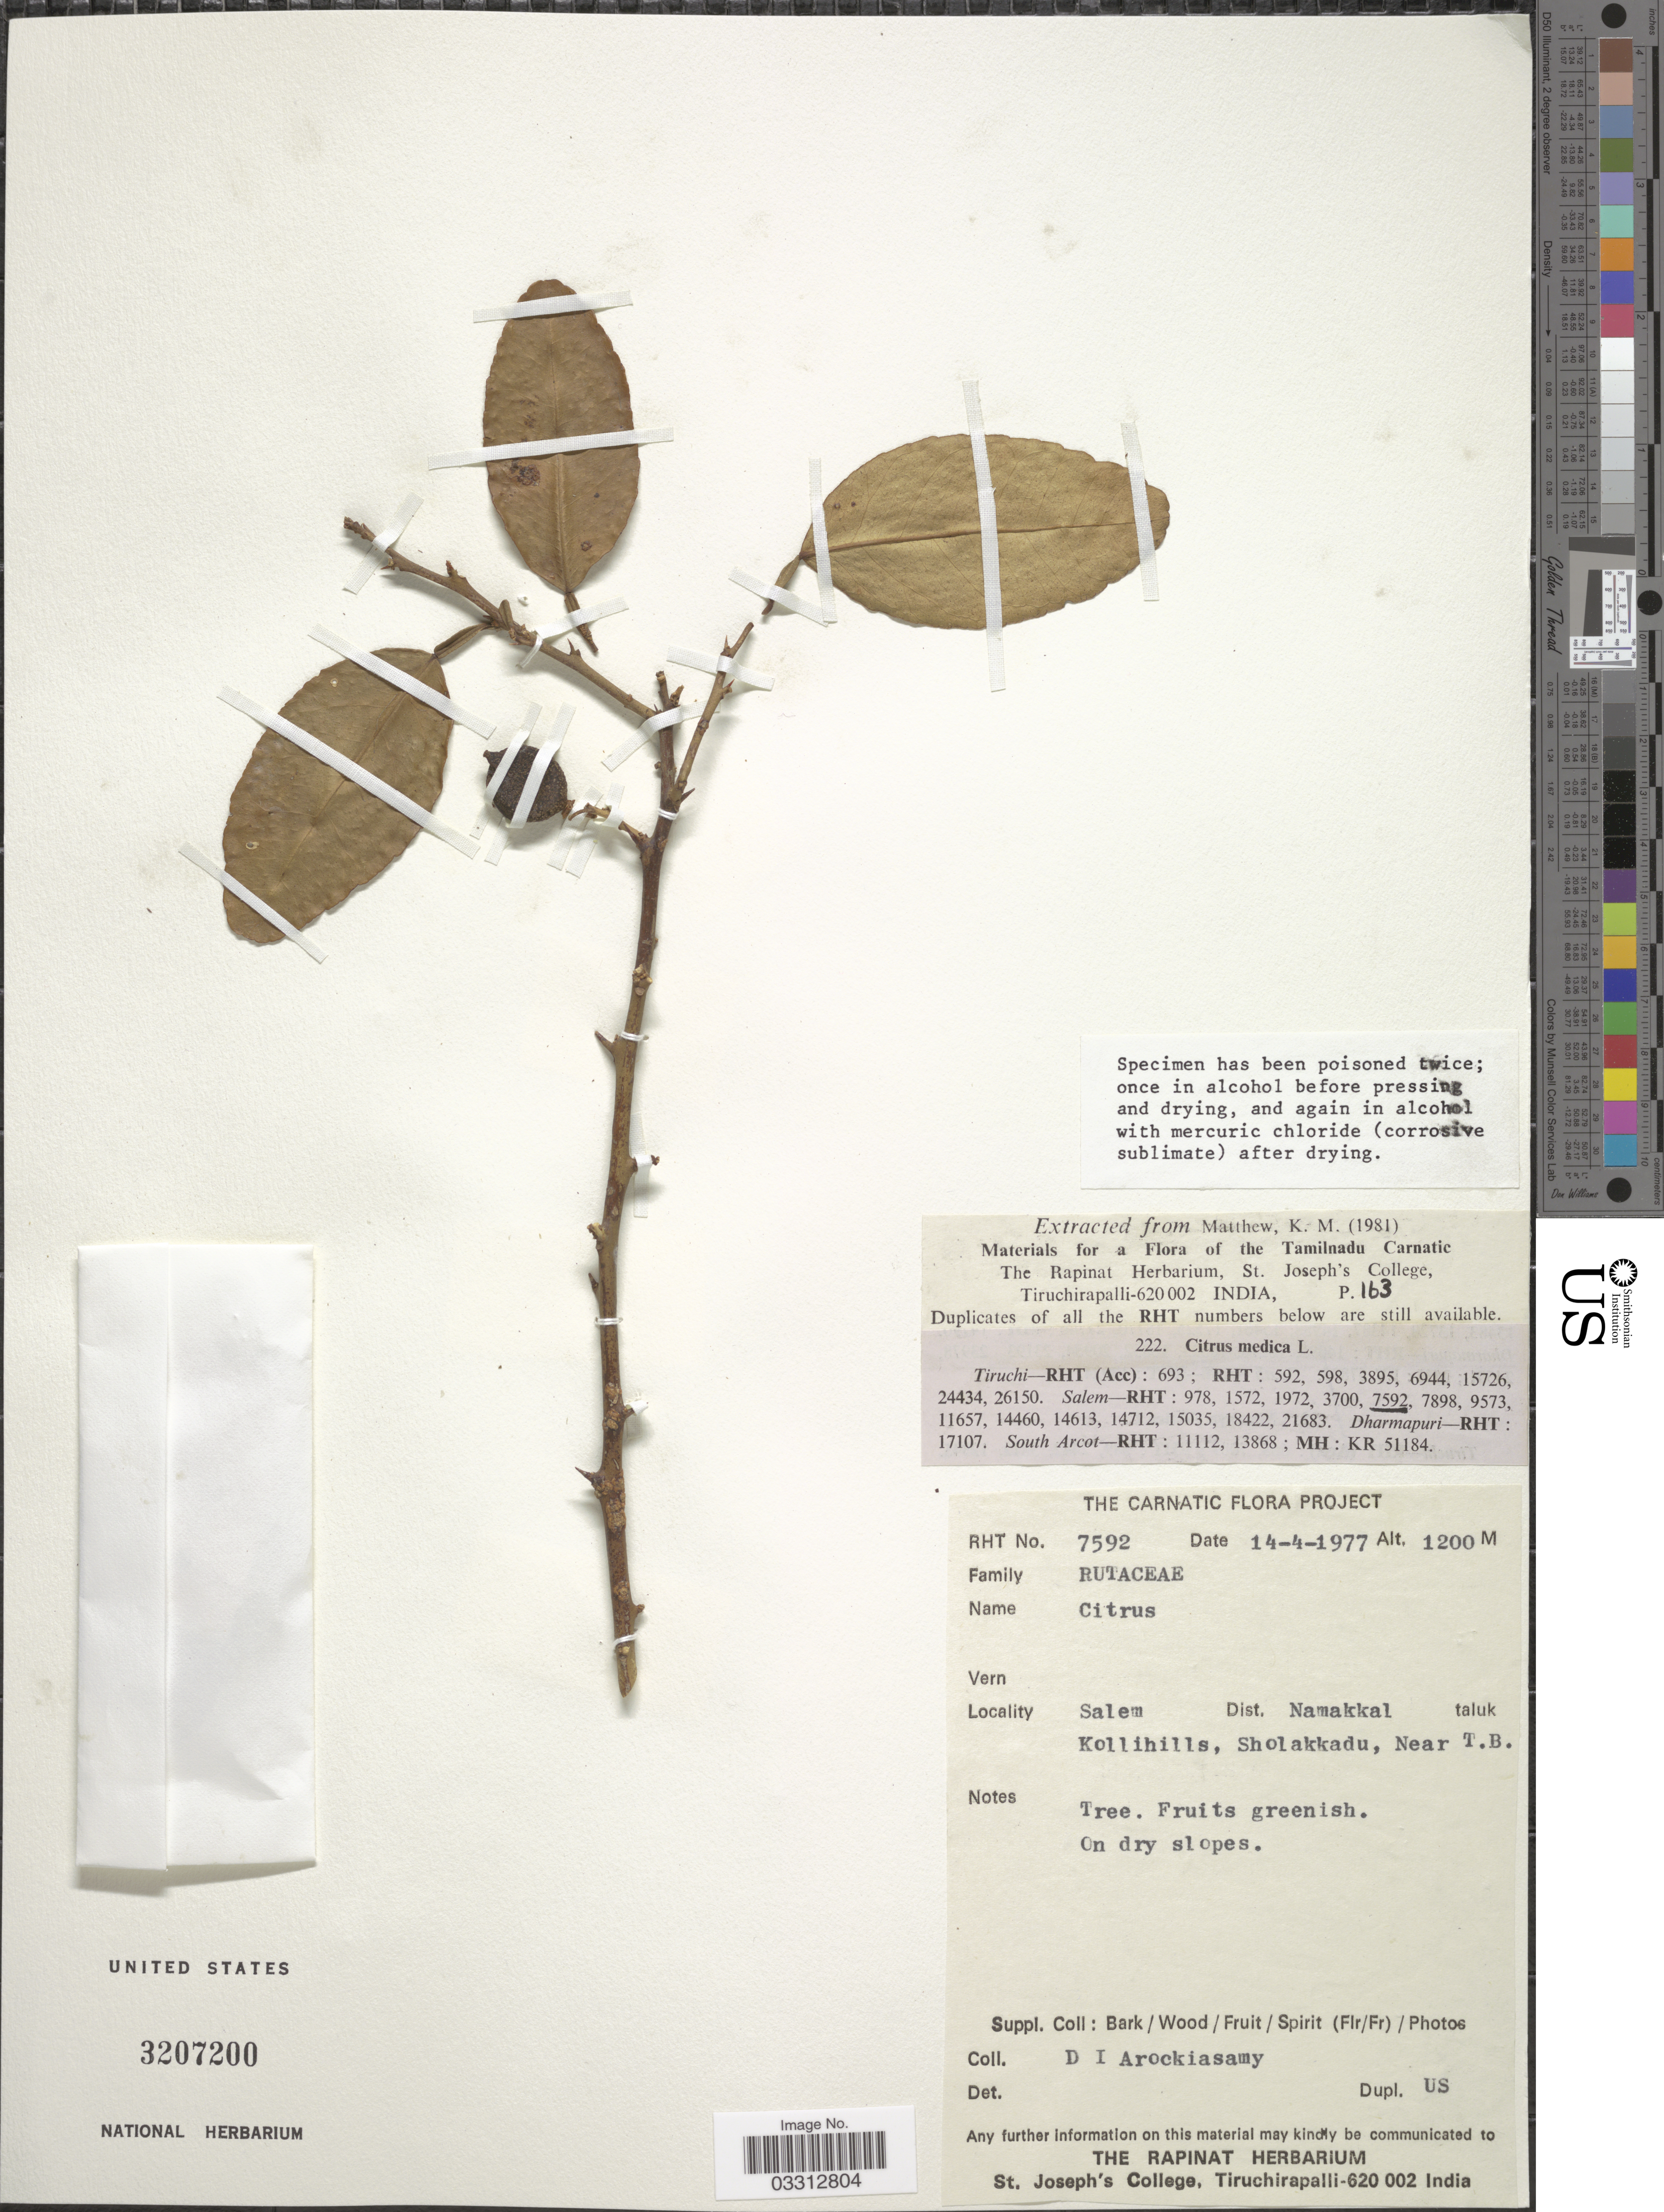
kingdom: Plantae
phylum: Tracheophyta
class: Magnoliopsida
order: Sapindales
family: Rutaceae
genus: Citrus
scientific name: Citrus sp.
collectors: D. Arockiasamy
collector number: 7592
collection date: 1977-04-14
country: Philippines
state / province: Muslim Mindanao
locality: Salem, Dist. Namakkal, taluk, Kollihills, Sholakkadu, Near T.B.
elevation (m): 1200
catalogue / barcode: US 3207200